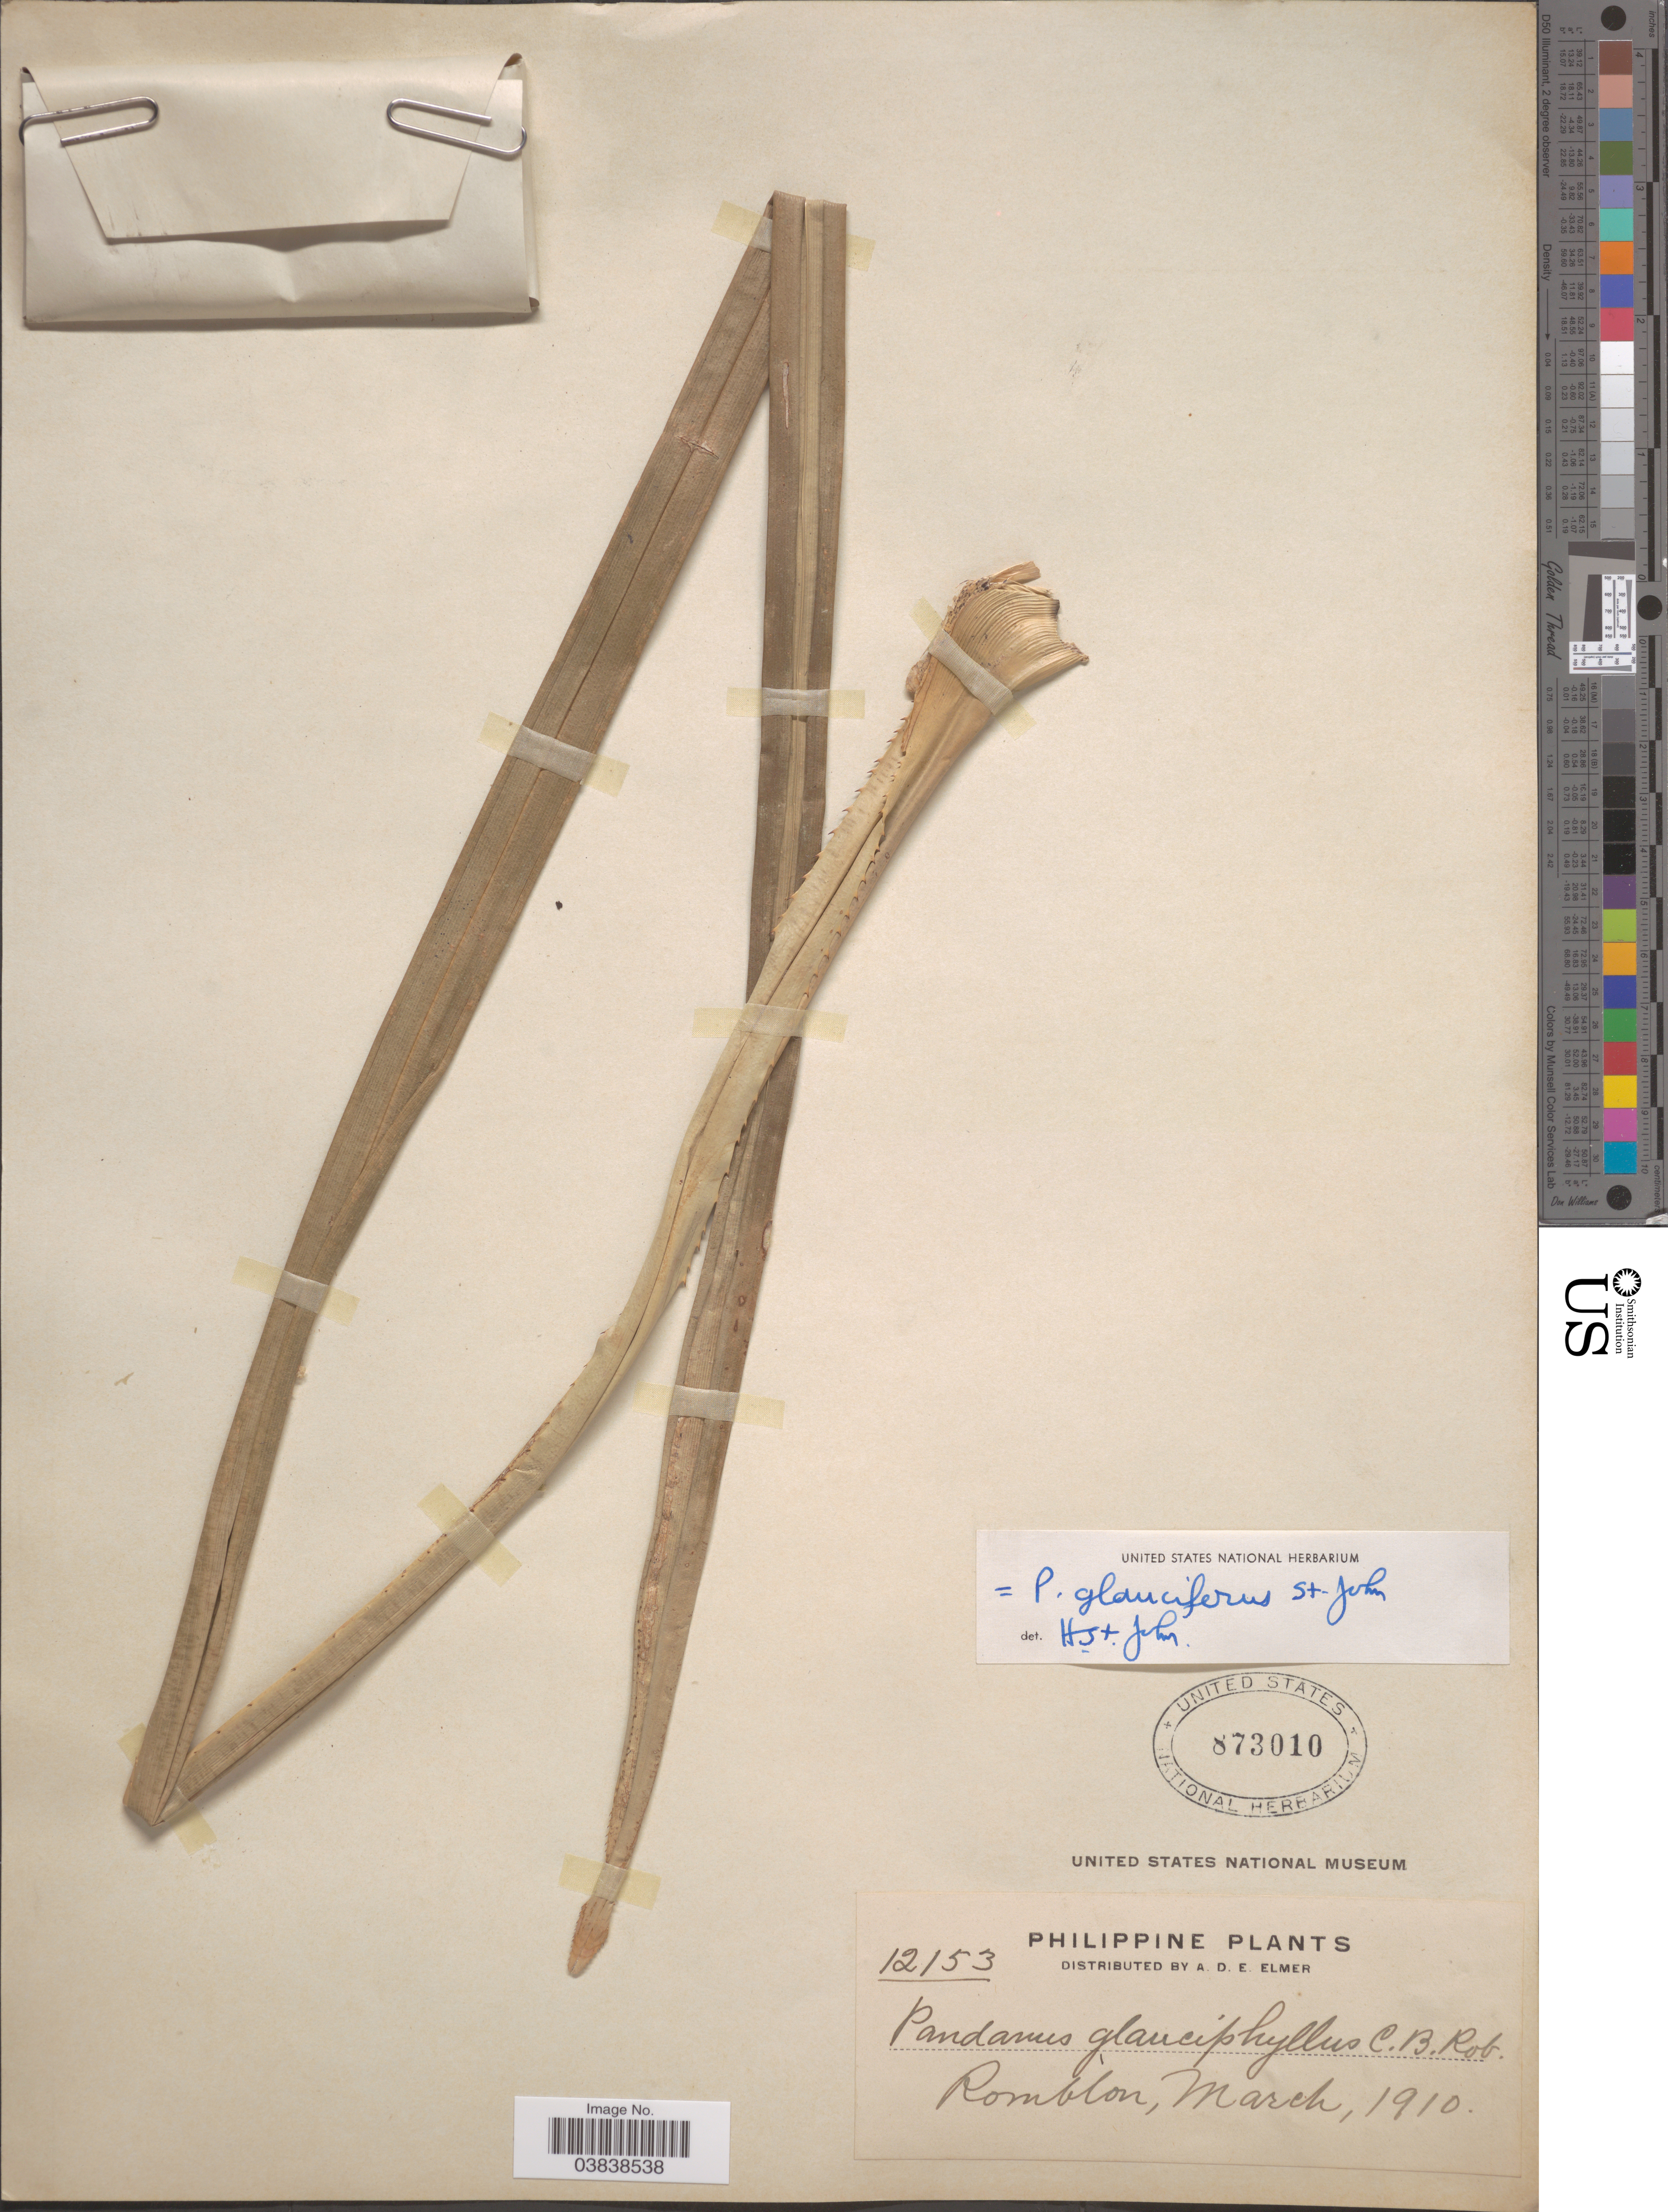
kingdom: Plantae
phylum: Tracheophyta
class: Liliopsida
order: Pandanales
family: Pandanaceae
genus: Pandanus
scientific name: Pandanus glauciphyllus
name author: C.B. Rob.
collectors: A. D. E. Elmer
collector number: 12153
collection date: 1910-03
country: Philippines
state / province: Mimaropa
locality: Romblon.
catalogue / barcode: US 873010